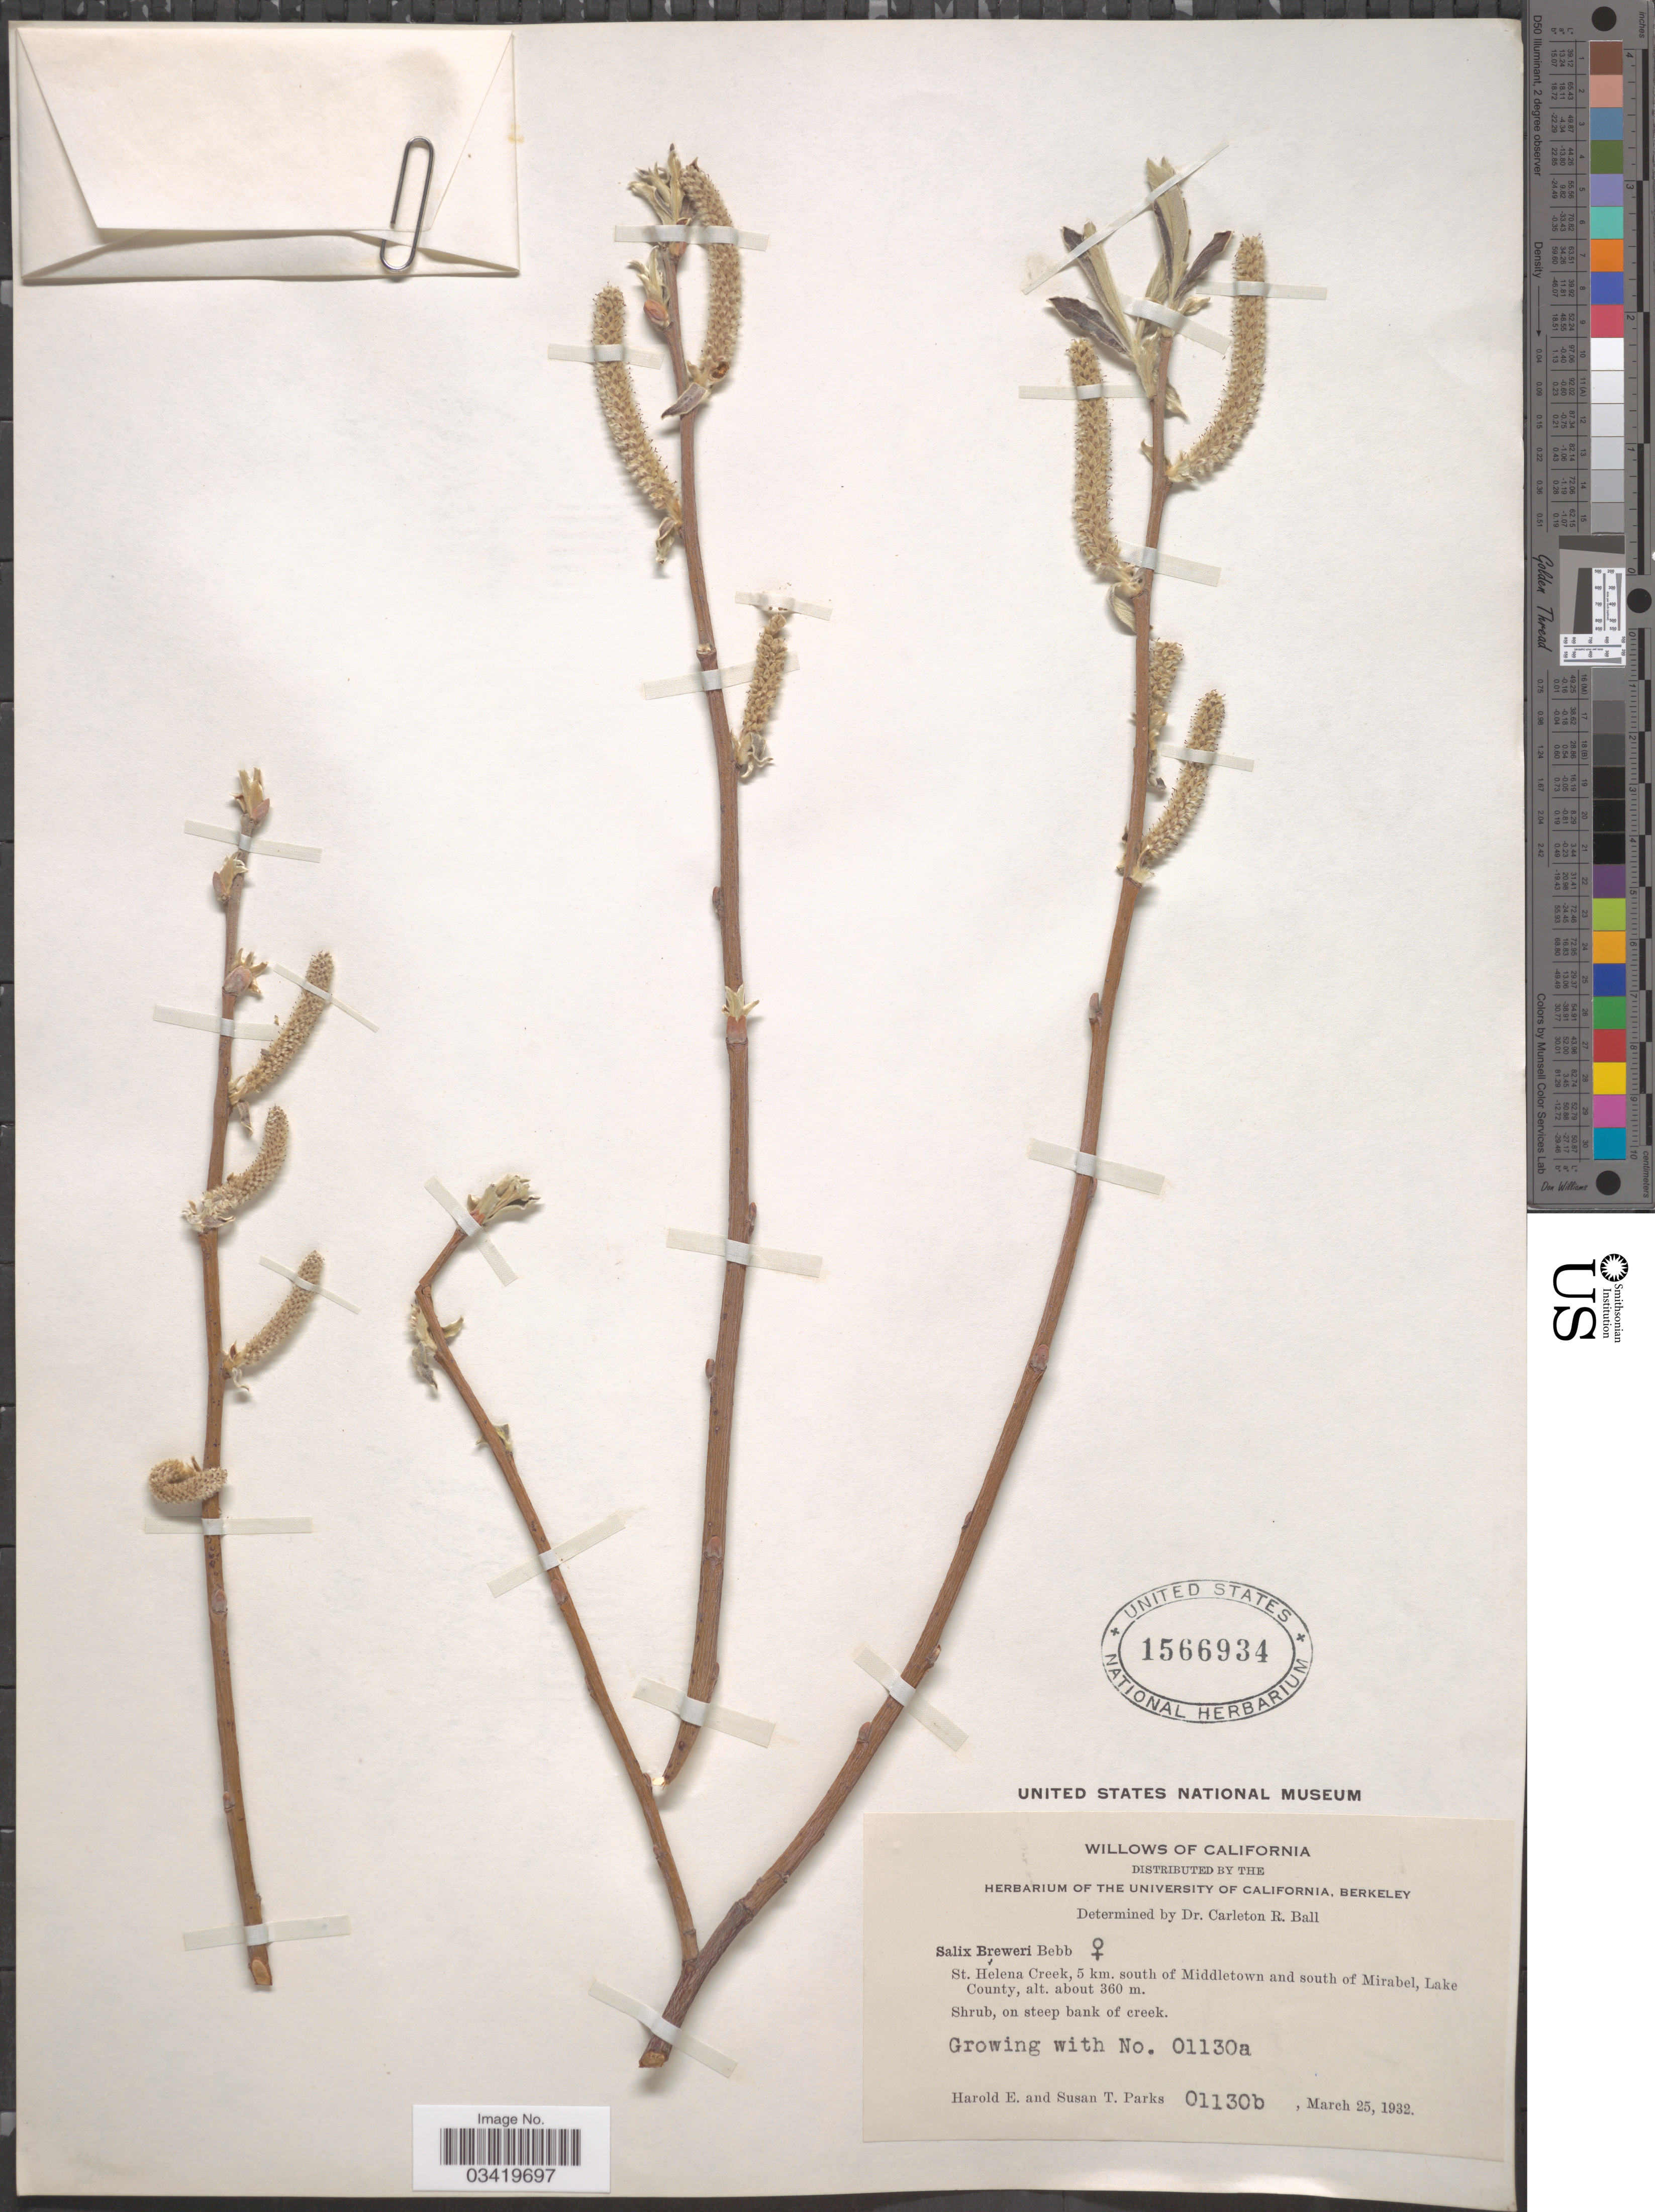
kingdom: Plantae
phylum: Tracheophyta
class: Magnoliopsida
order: Malpighiales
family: Salicaceae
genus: Salix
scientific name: Salix breweri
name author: Bebb in S. Watson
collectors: H. E. Parks & S. Parks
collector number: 01130b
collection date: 1932-03-25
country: United States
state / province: California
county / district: Lake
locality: St. Helena Creek, 5 km. south of Middletown and south of Mirabel, Lake County.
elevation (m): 360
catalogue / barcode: US 1566934